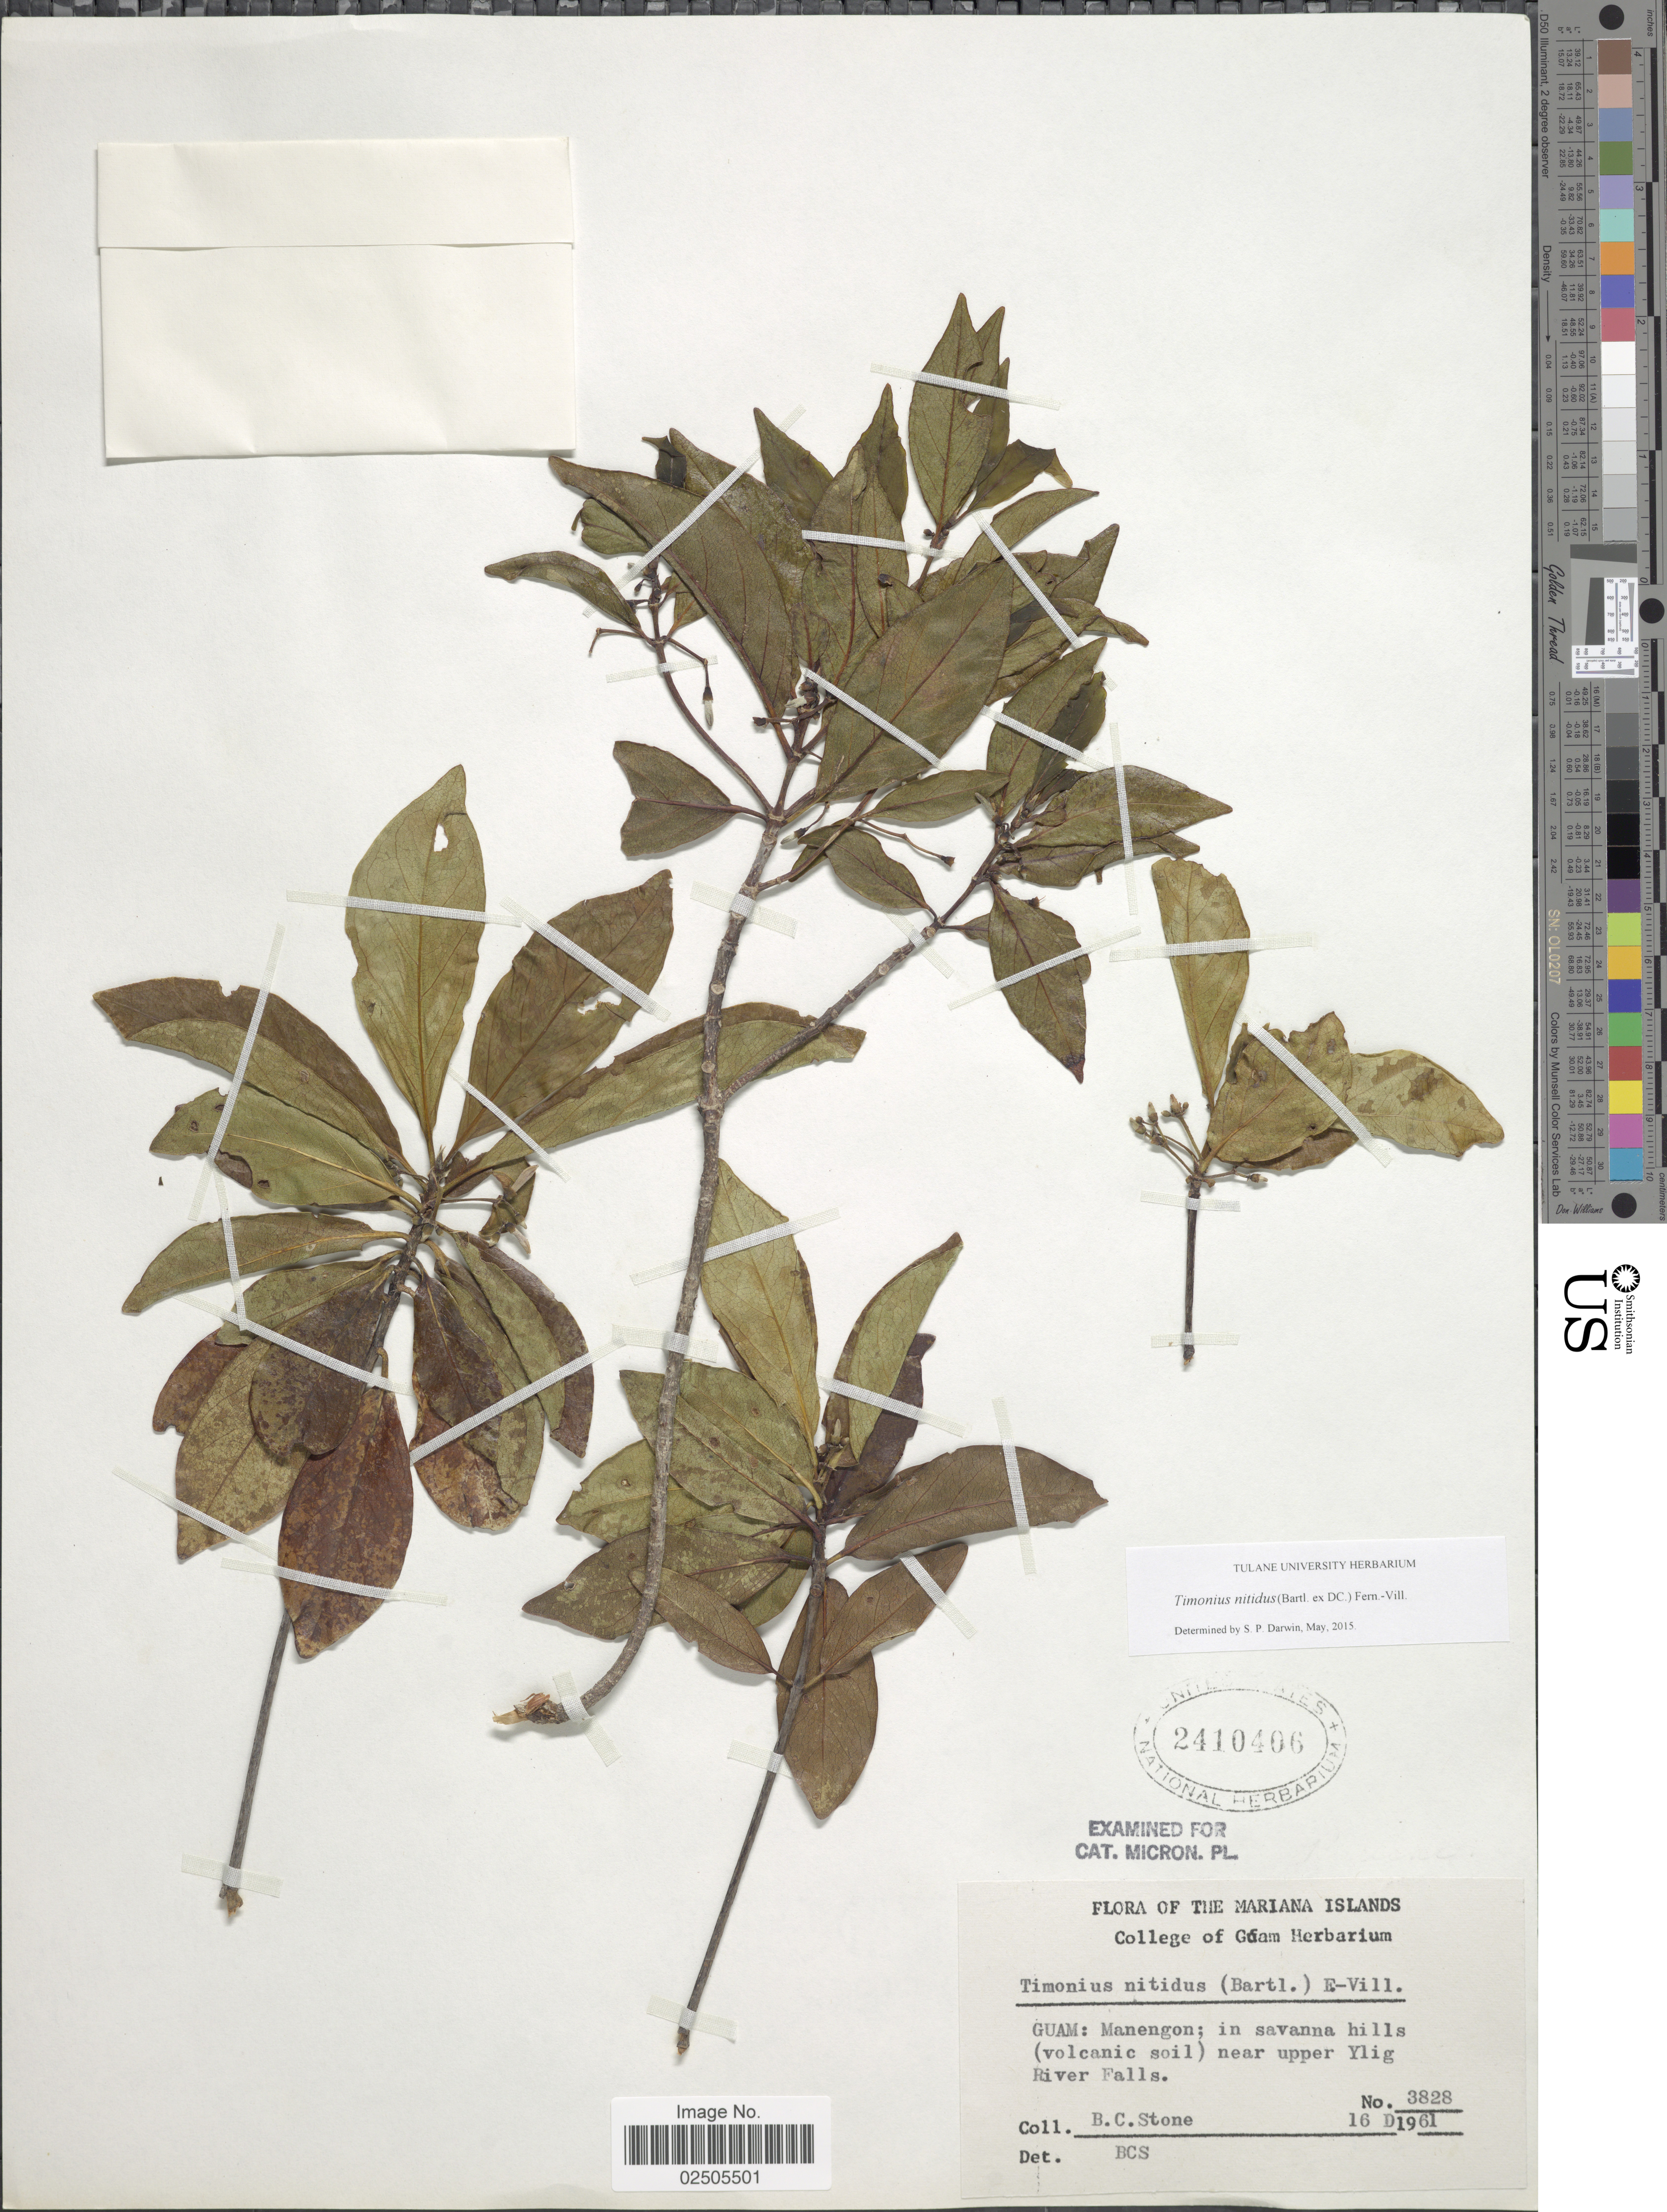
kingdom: Plantae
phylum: Tracheophyta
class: Magnoliopsida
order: Gentianales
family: Rubiaceae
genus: Timonius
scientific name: Timonius nitidus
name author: (Bartl. ex DC.) Fern.-Vill.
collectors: B. C. Stone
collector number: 3828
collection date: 1961-12-16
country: Guam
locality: The Mariana Islands, Manegon: in savanna hills (volcanic soil) near upper Ylig River Falls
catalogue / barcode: US 2410406